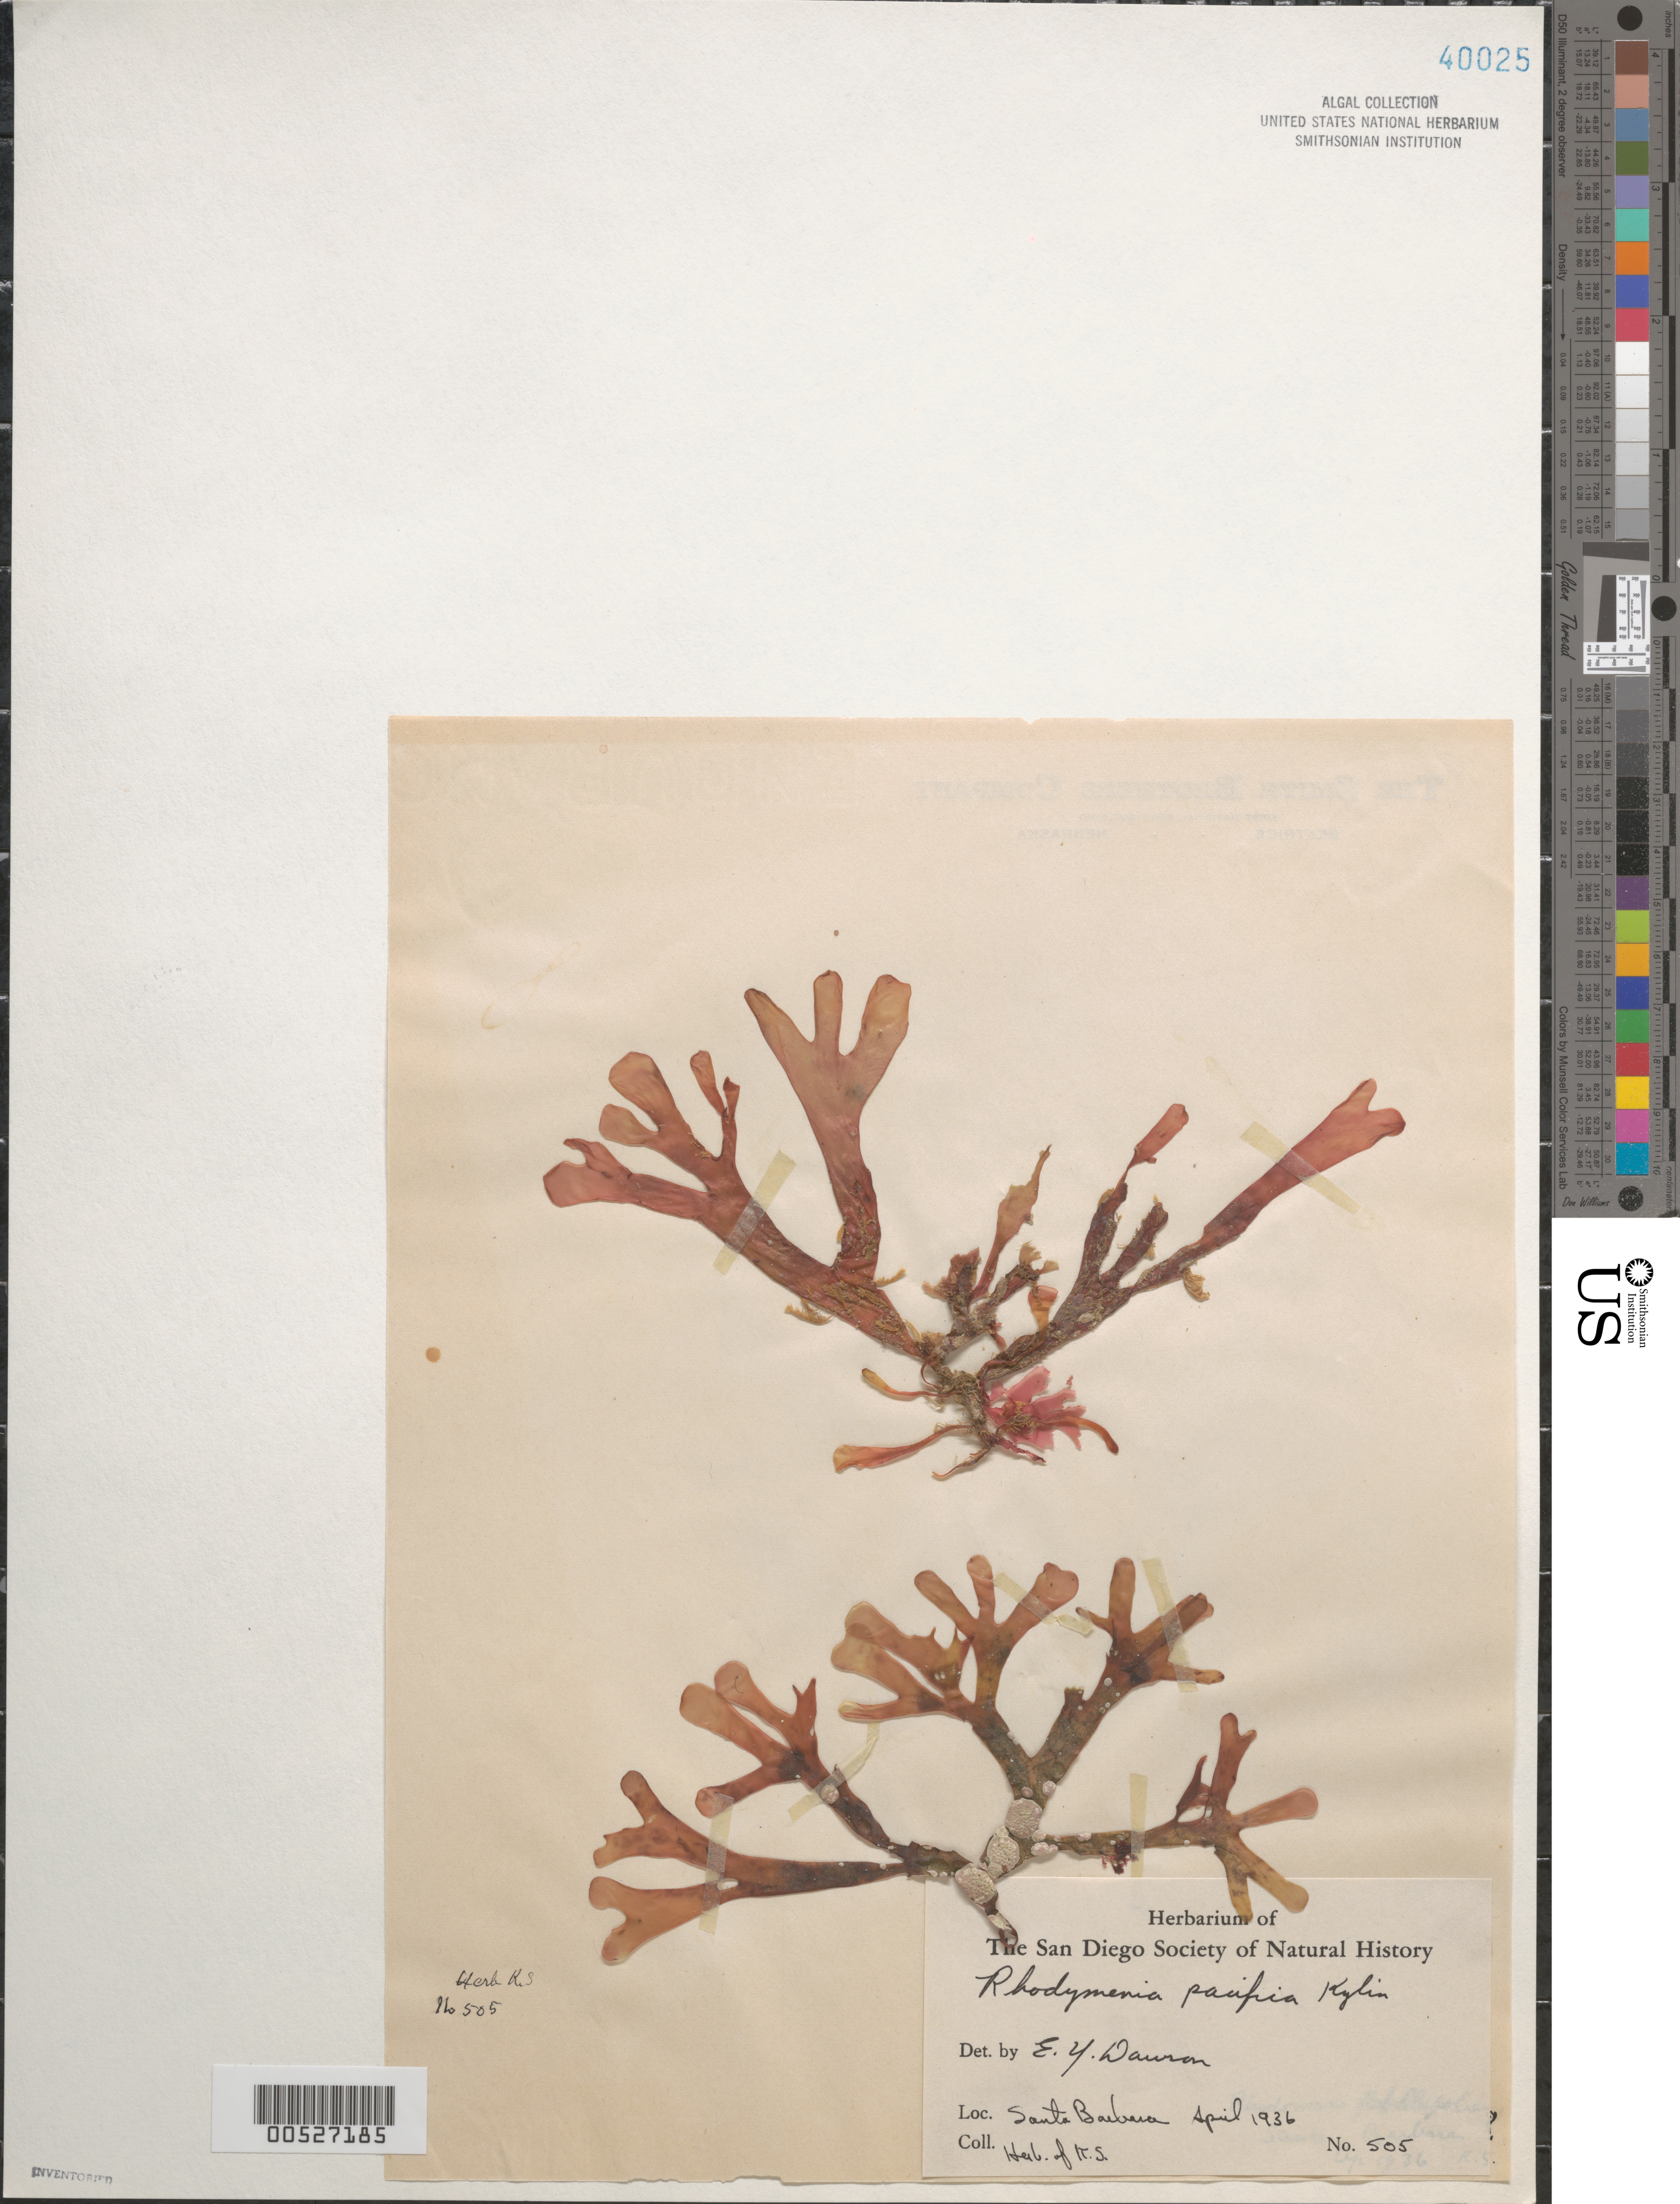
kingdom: Plantae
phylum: Rhodophyta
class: Florideophyceae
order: Rhodymeniales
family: Rhodymeniaceae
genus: Rhodymenia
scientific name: Rhodymenia pacifica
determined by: Dawson, E. Y.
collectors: K. S.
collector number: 505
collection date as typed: Apr 1936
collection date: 1936-04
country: United States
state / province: California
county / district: Santa Barbara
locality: Santa Barbara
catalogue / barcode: US 40025